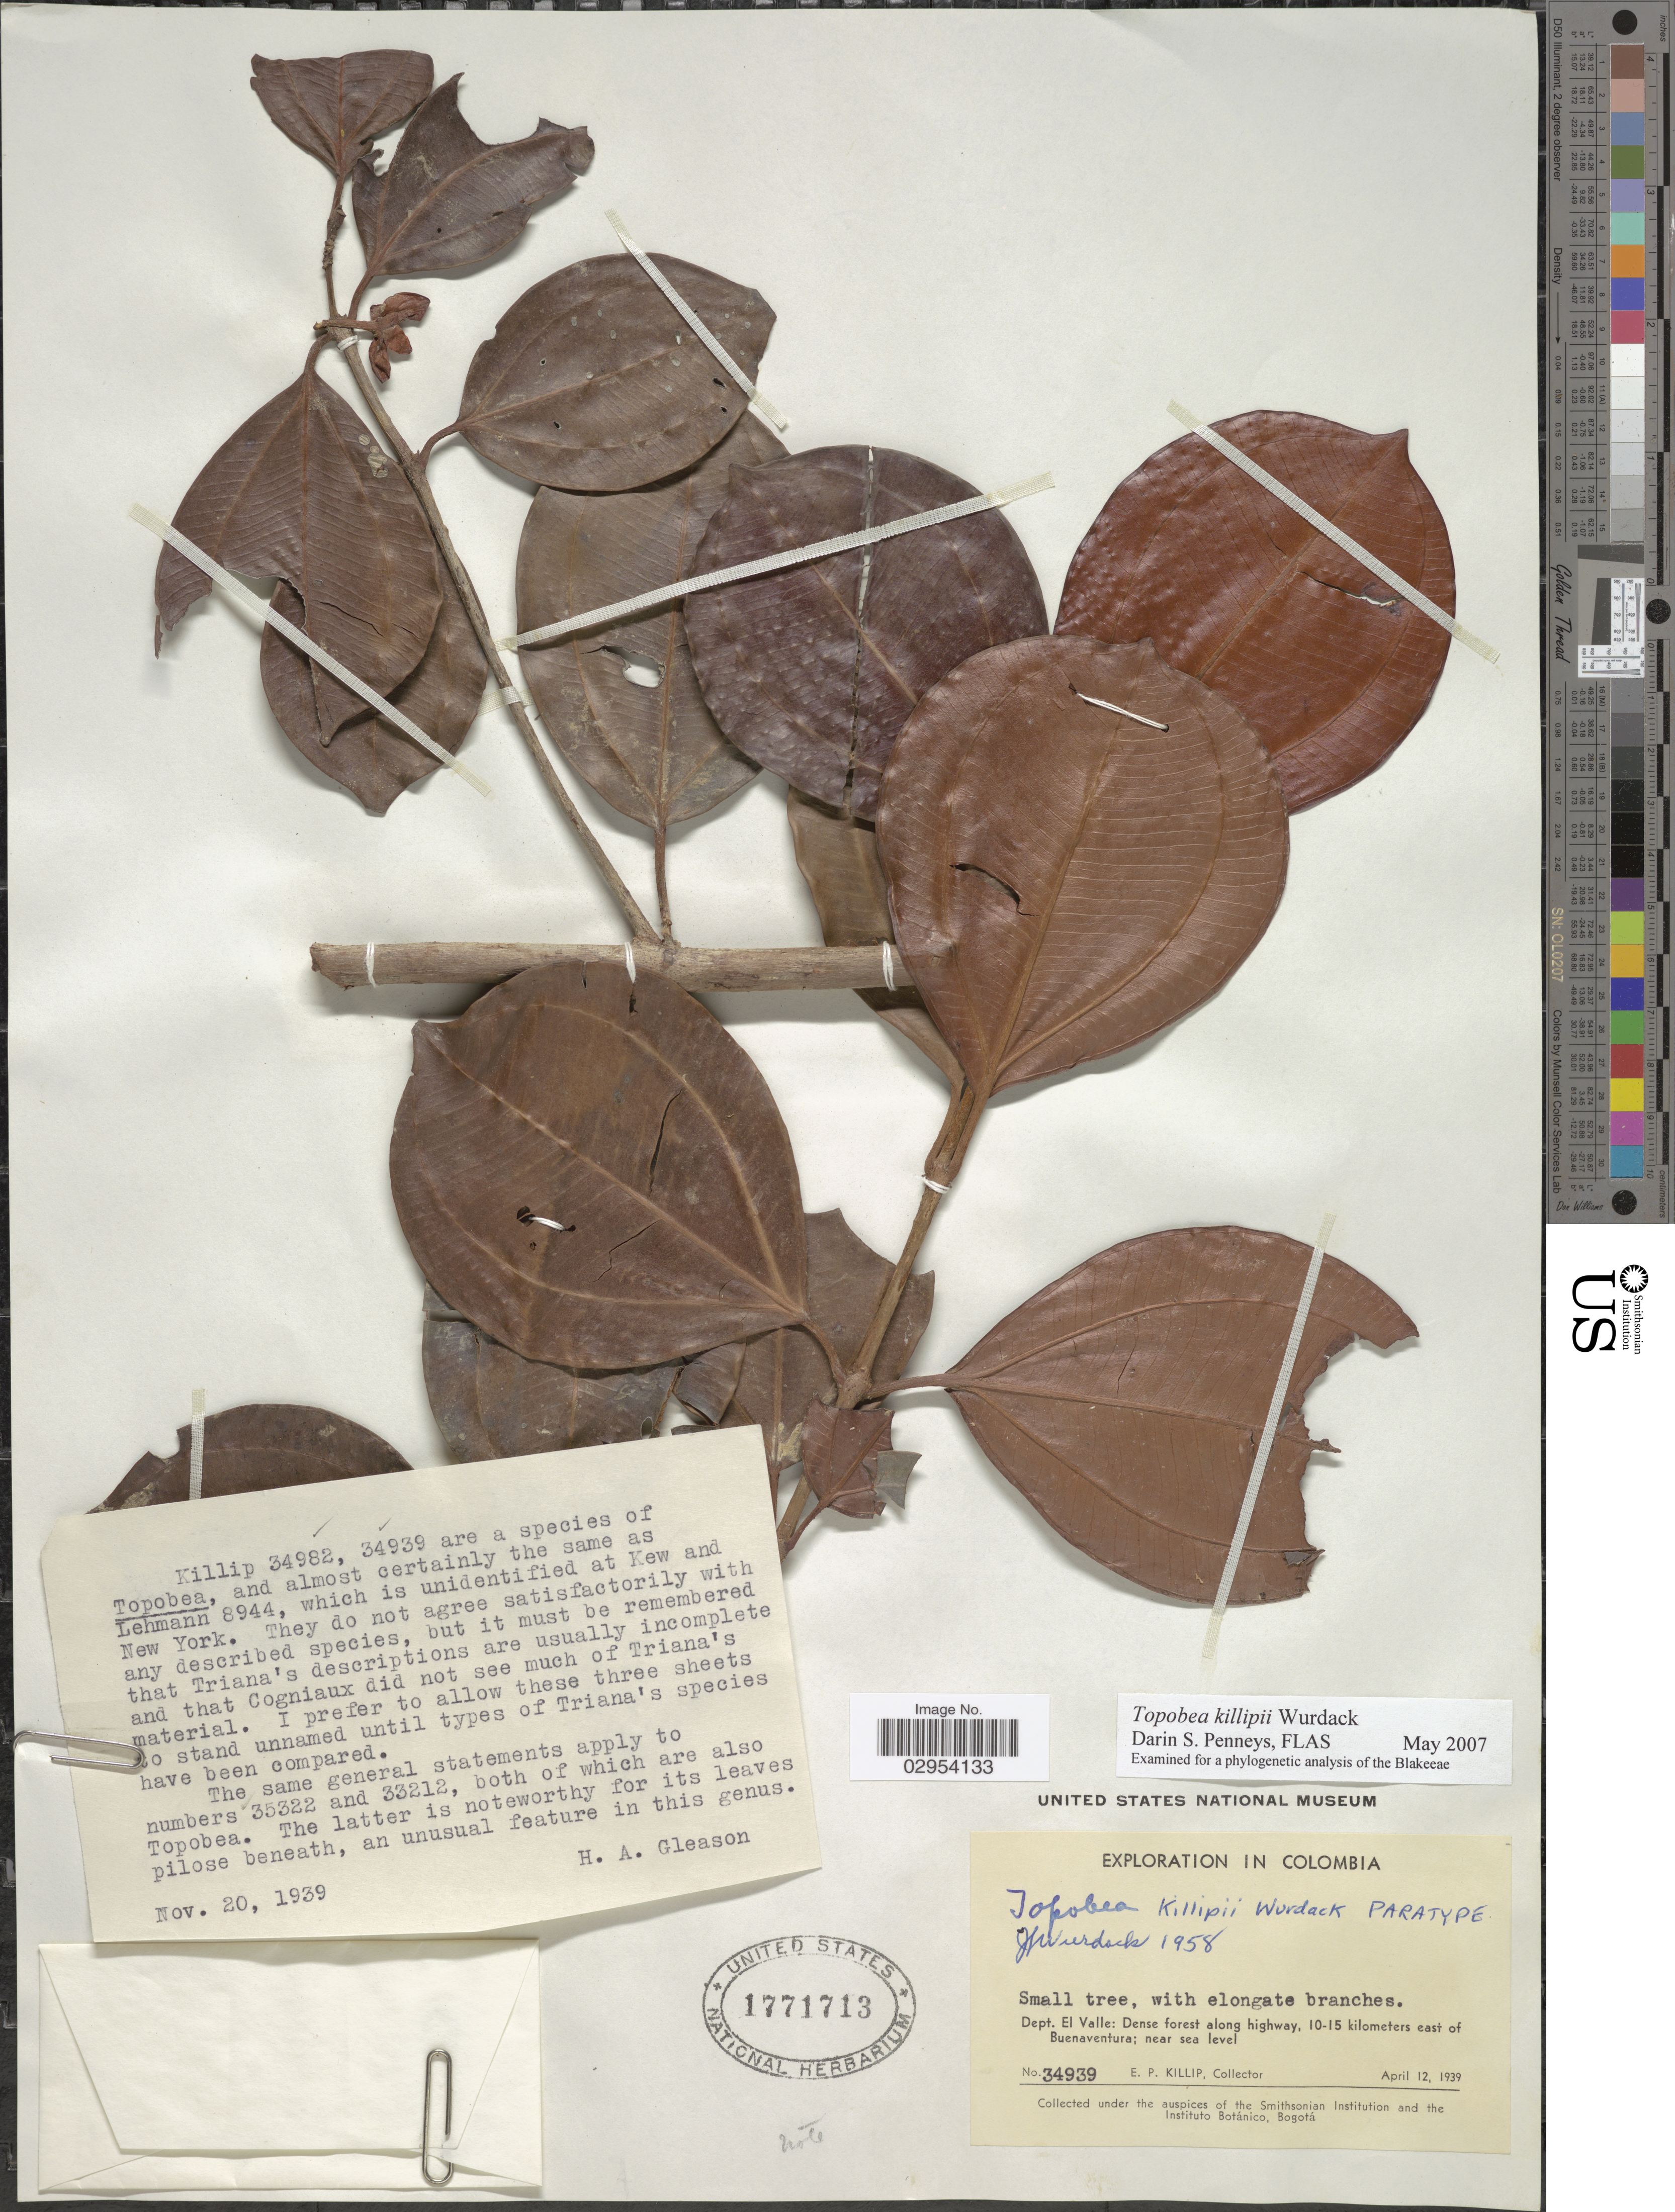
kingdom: Plantae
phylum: Tracheophyta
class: Magnoliopsida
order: Myrtales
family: Melastomataceae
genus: Topobea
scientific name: Topobea killipii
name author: Wurdack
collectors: E. P. Killip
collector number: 34939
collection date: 1939-04-12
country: Colombia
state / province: Valle del Cauca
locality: Dense forest along highway, 10-15 kilometers east of Buenaventura.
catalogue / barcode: US 1771713